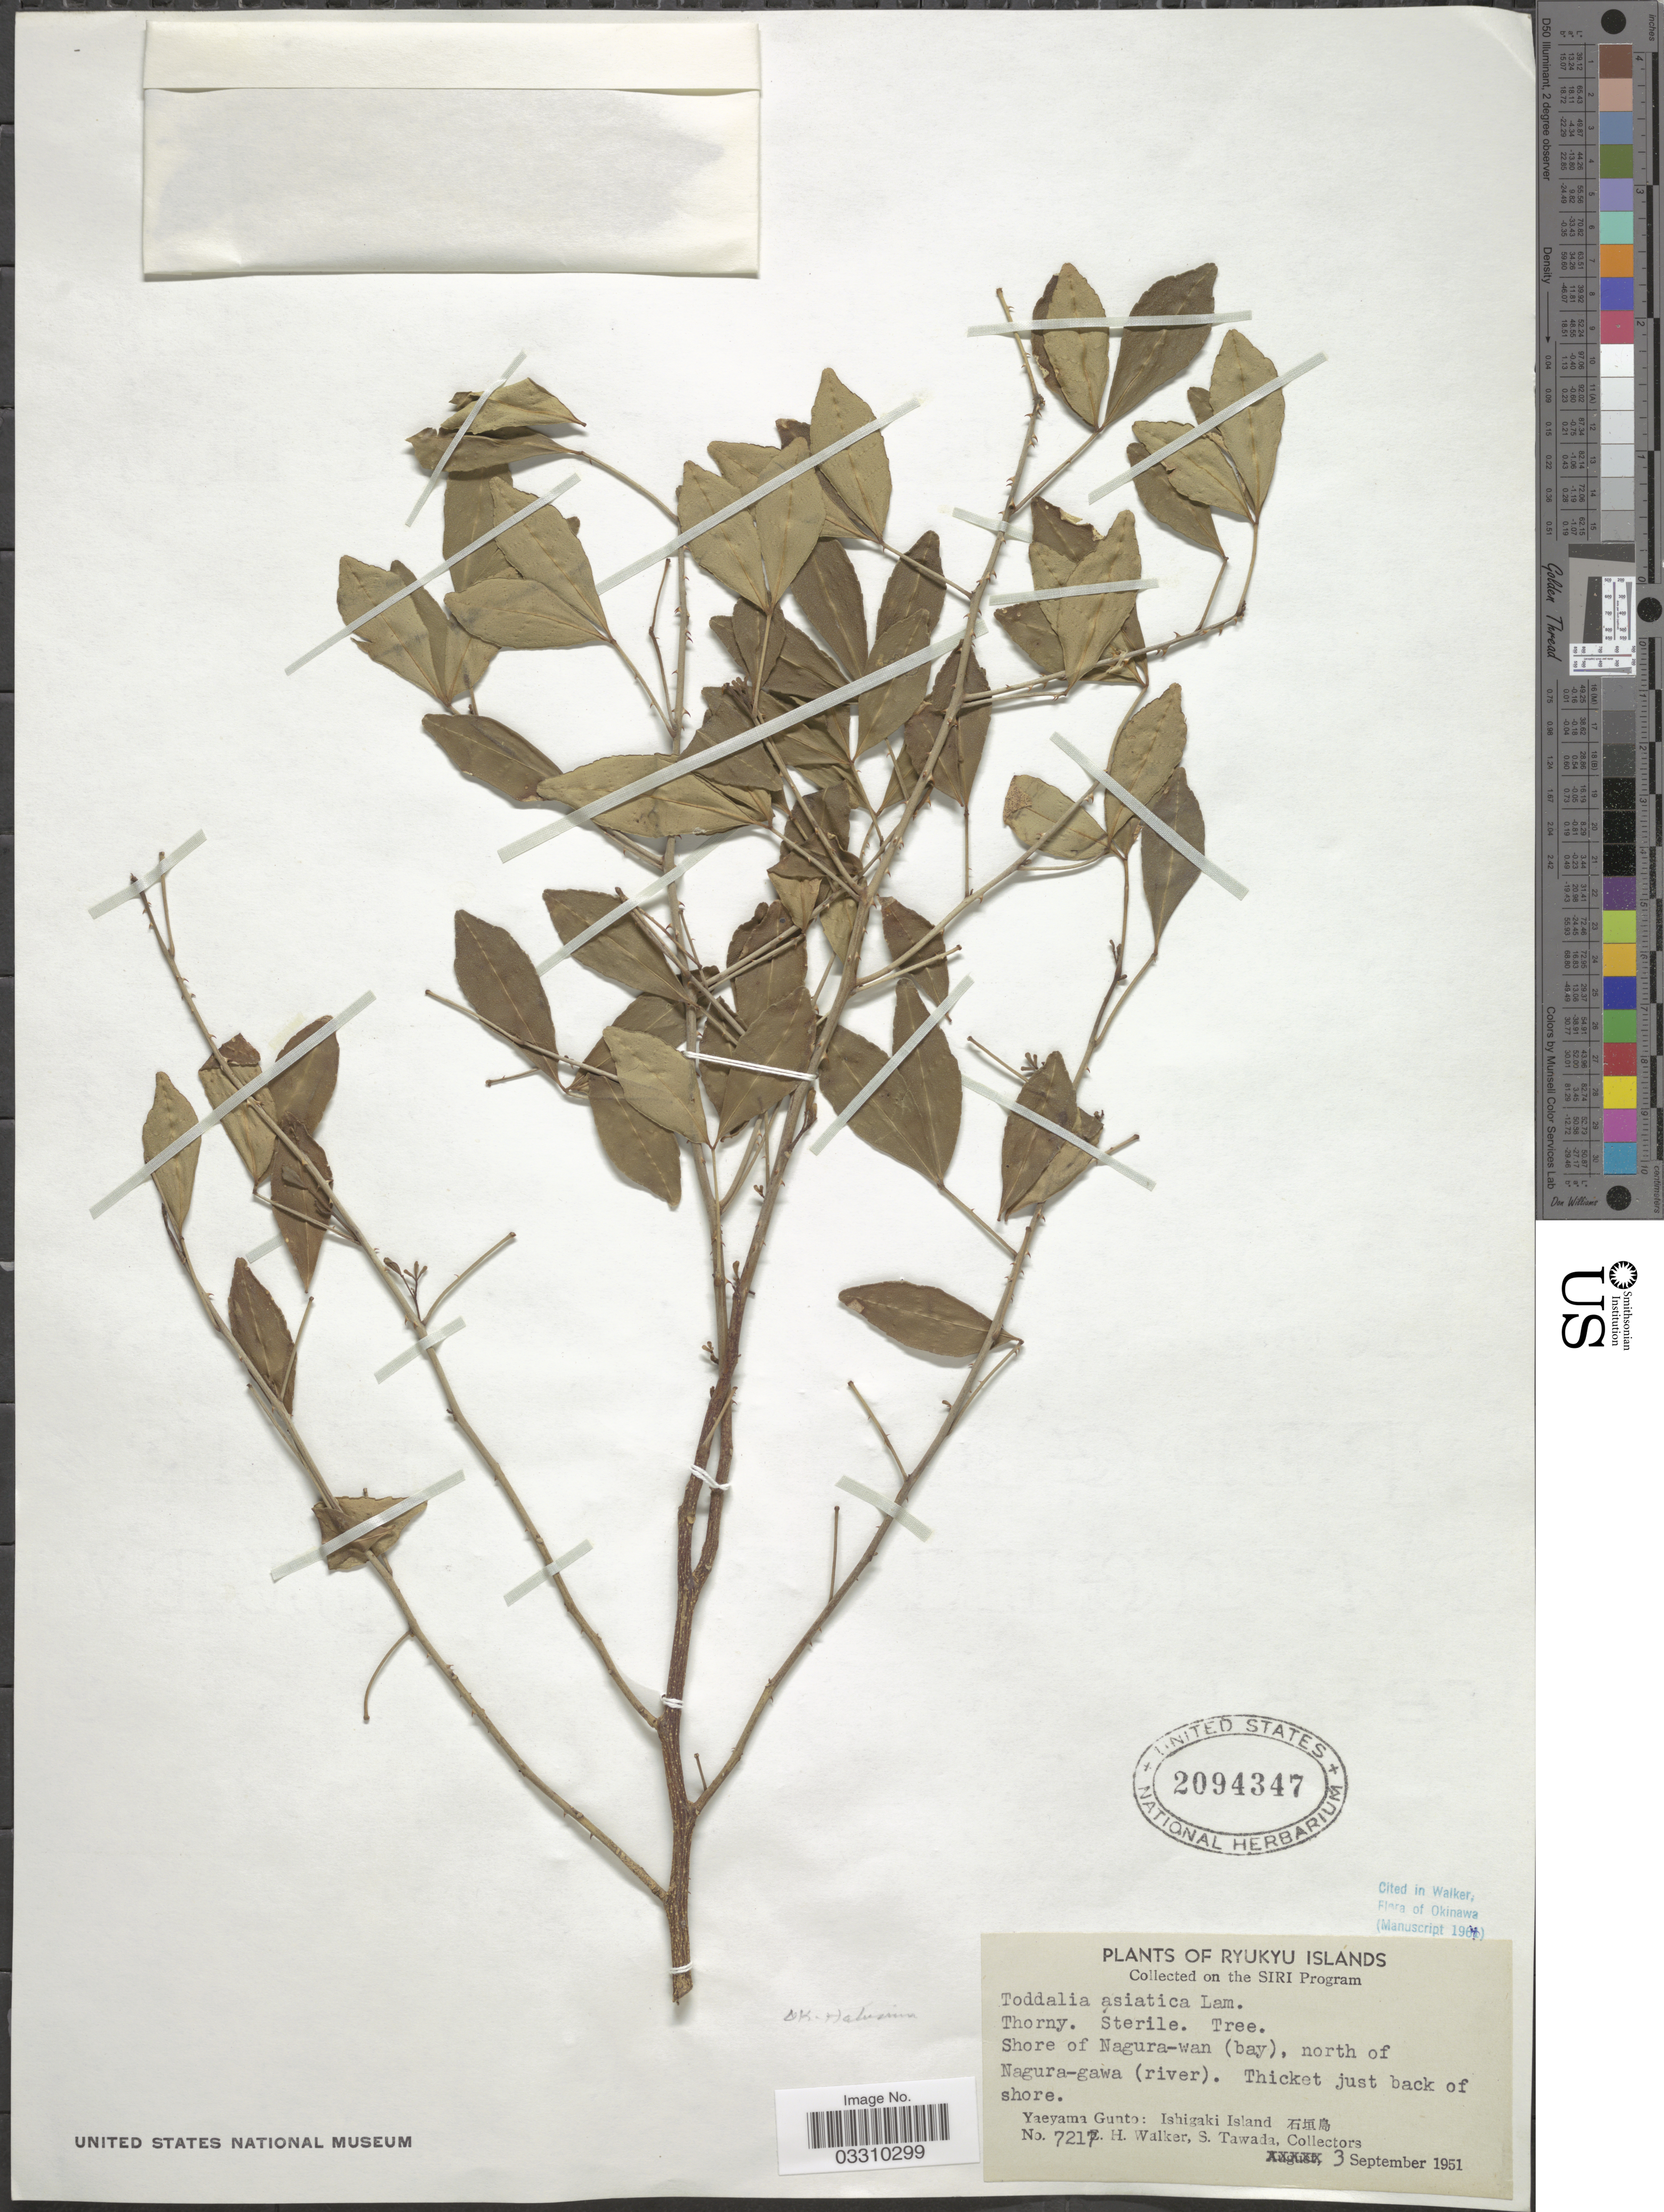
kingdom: Plantae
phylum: Tracheophyta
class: Magnoliopsida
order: Sapindales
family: Rutaceae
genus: Zanthoxylum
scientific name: Zanthoxylum asiaticum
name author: (L.) Appelhans et al.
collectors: E. H. Walker & S. Tawada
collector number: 7217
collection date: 1951-09-03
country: Japan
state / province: Okinawa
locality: Ryukyu Islands. Shore of Nagura-wan (bay), north of Nagura-gawa (river). Yaeyama Gunto: Ishigaki Island X.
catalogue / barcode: US 2094347